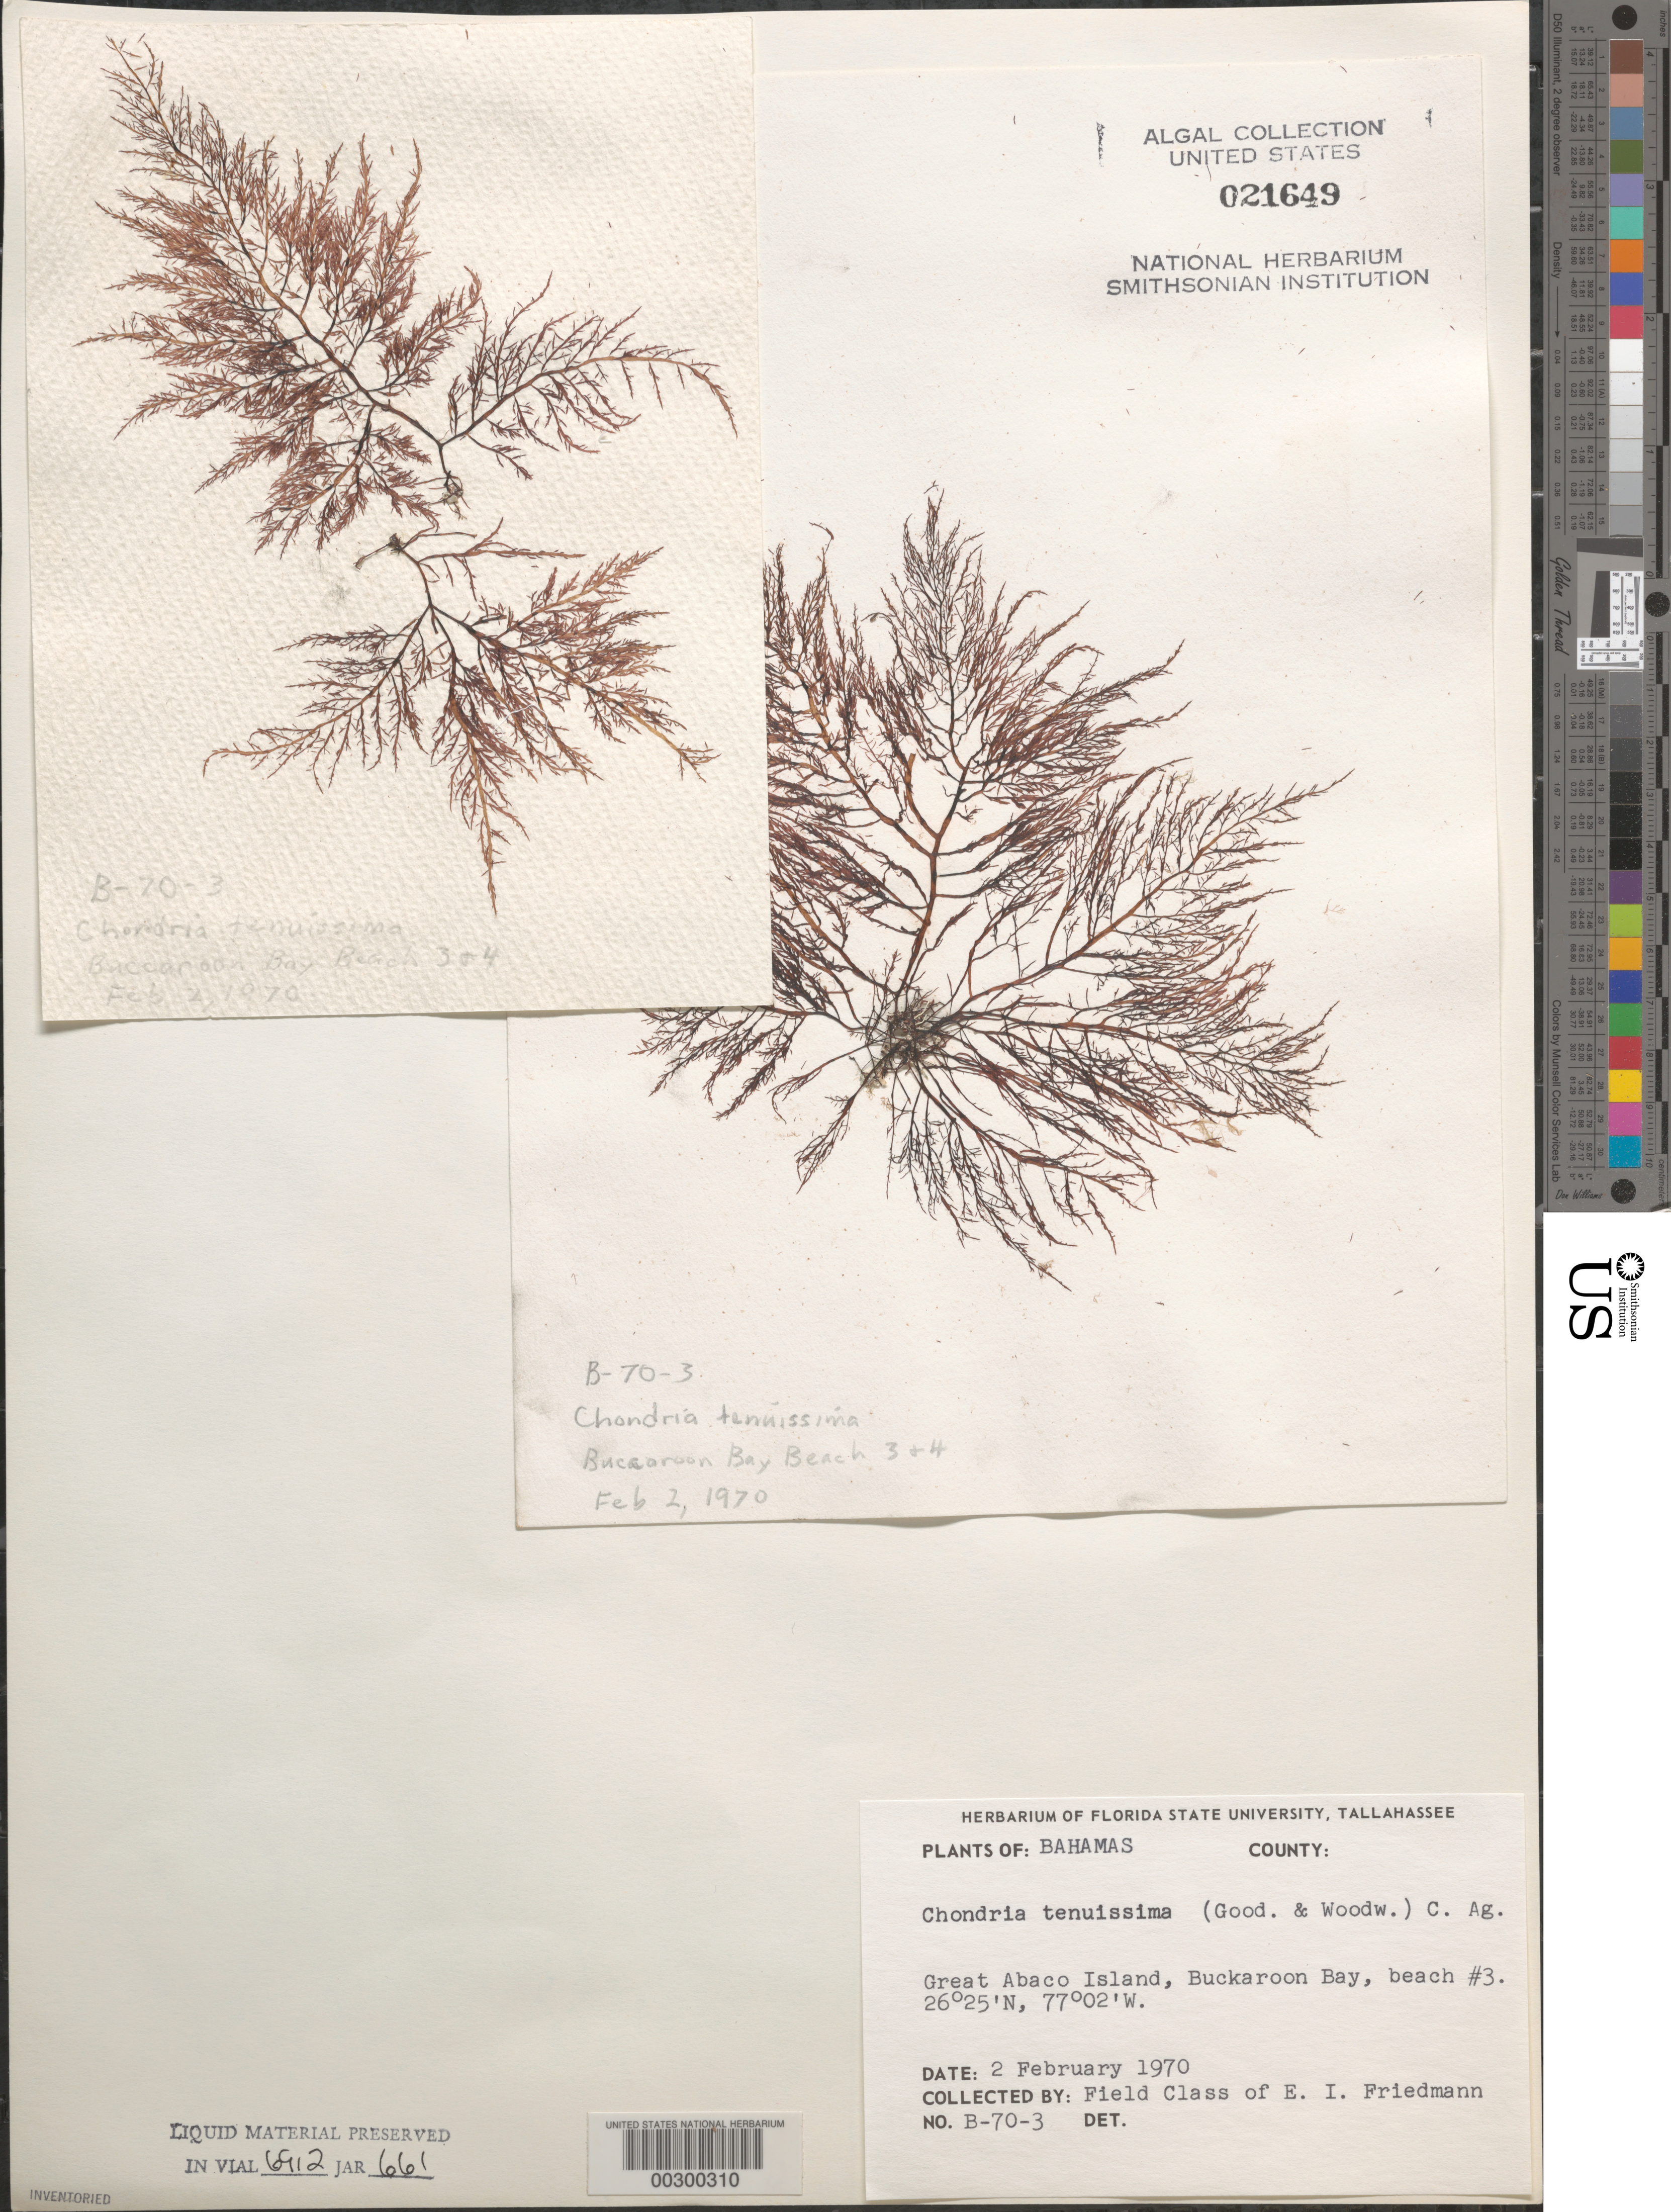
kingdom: Plantae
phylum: Rhodophyta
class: Florideophyceae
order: Ceramiales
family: Rhodomelaceae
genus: Chondria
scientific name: Chondria capillaris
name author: M.J. Wynne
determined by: Algae name updating Project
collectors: E. Friedmann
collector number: B-70-3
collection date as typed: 02 Feb 1970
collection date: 1970-02-02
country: Bahamas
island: Great Abaco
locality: Buckaroon Bay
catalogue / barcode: US 21649